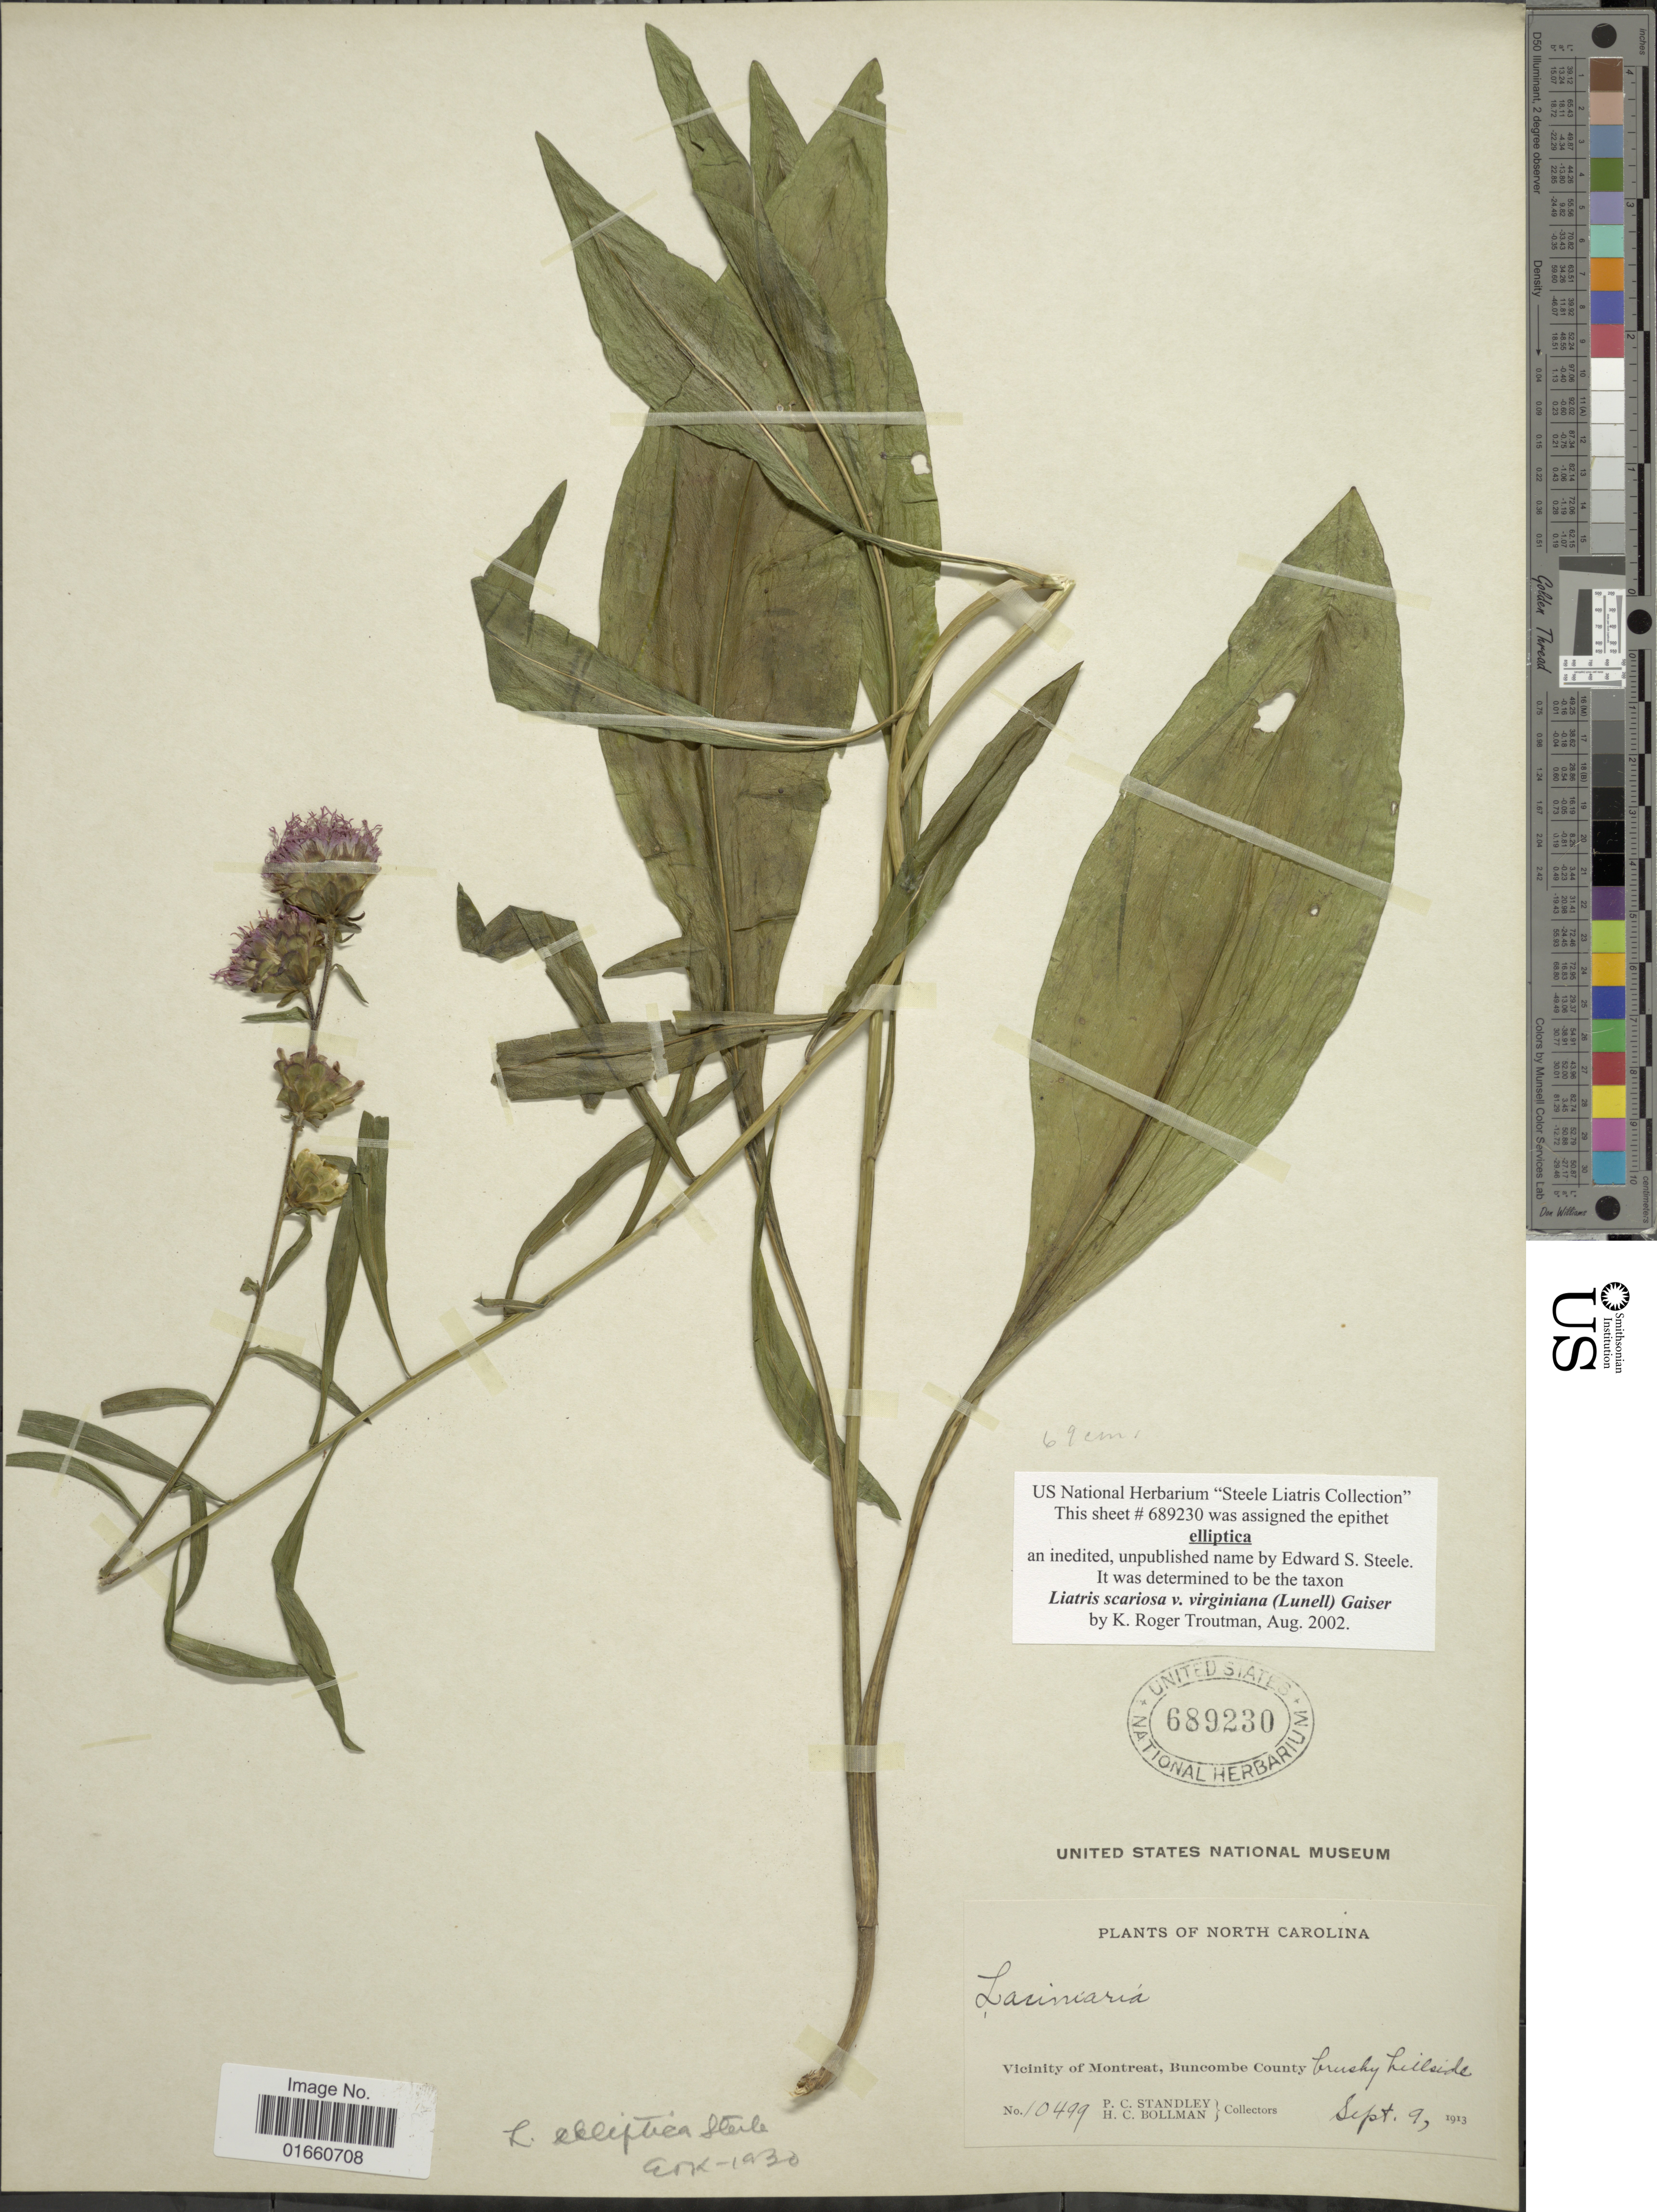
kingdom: Plantae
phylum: Tracheophyta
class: Magnoliopsida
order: Asterales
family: Asteraceae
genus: Liatris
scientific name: Liatris scariosa var. virginiana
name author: (Lunell) Gaiser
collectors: P. C. Standley & H. C. Bollman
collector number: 10499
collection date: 1913-09-09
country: United States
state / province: North Carolina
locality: Vicinity of Montreat, Buncombe County, brushy hillside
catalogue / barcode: US 689230